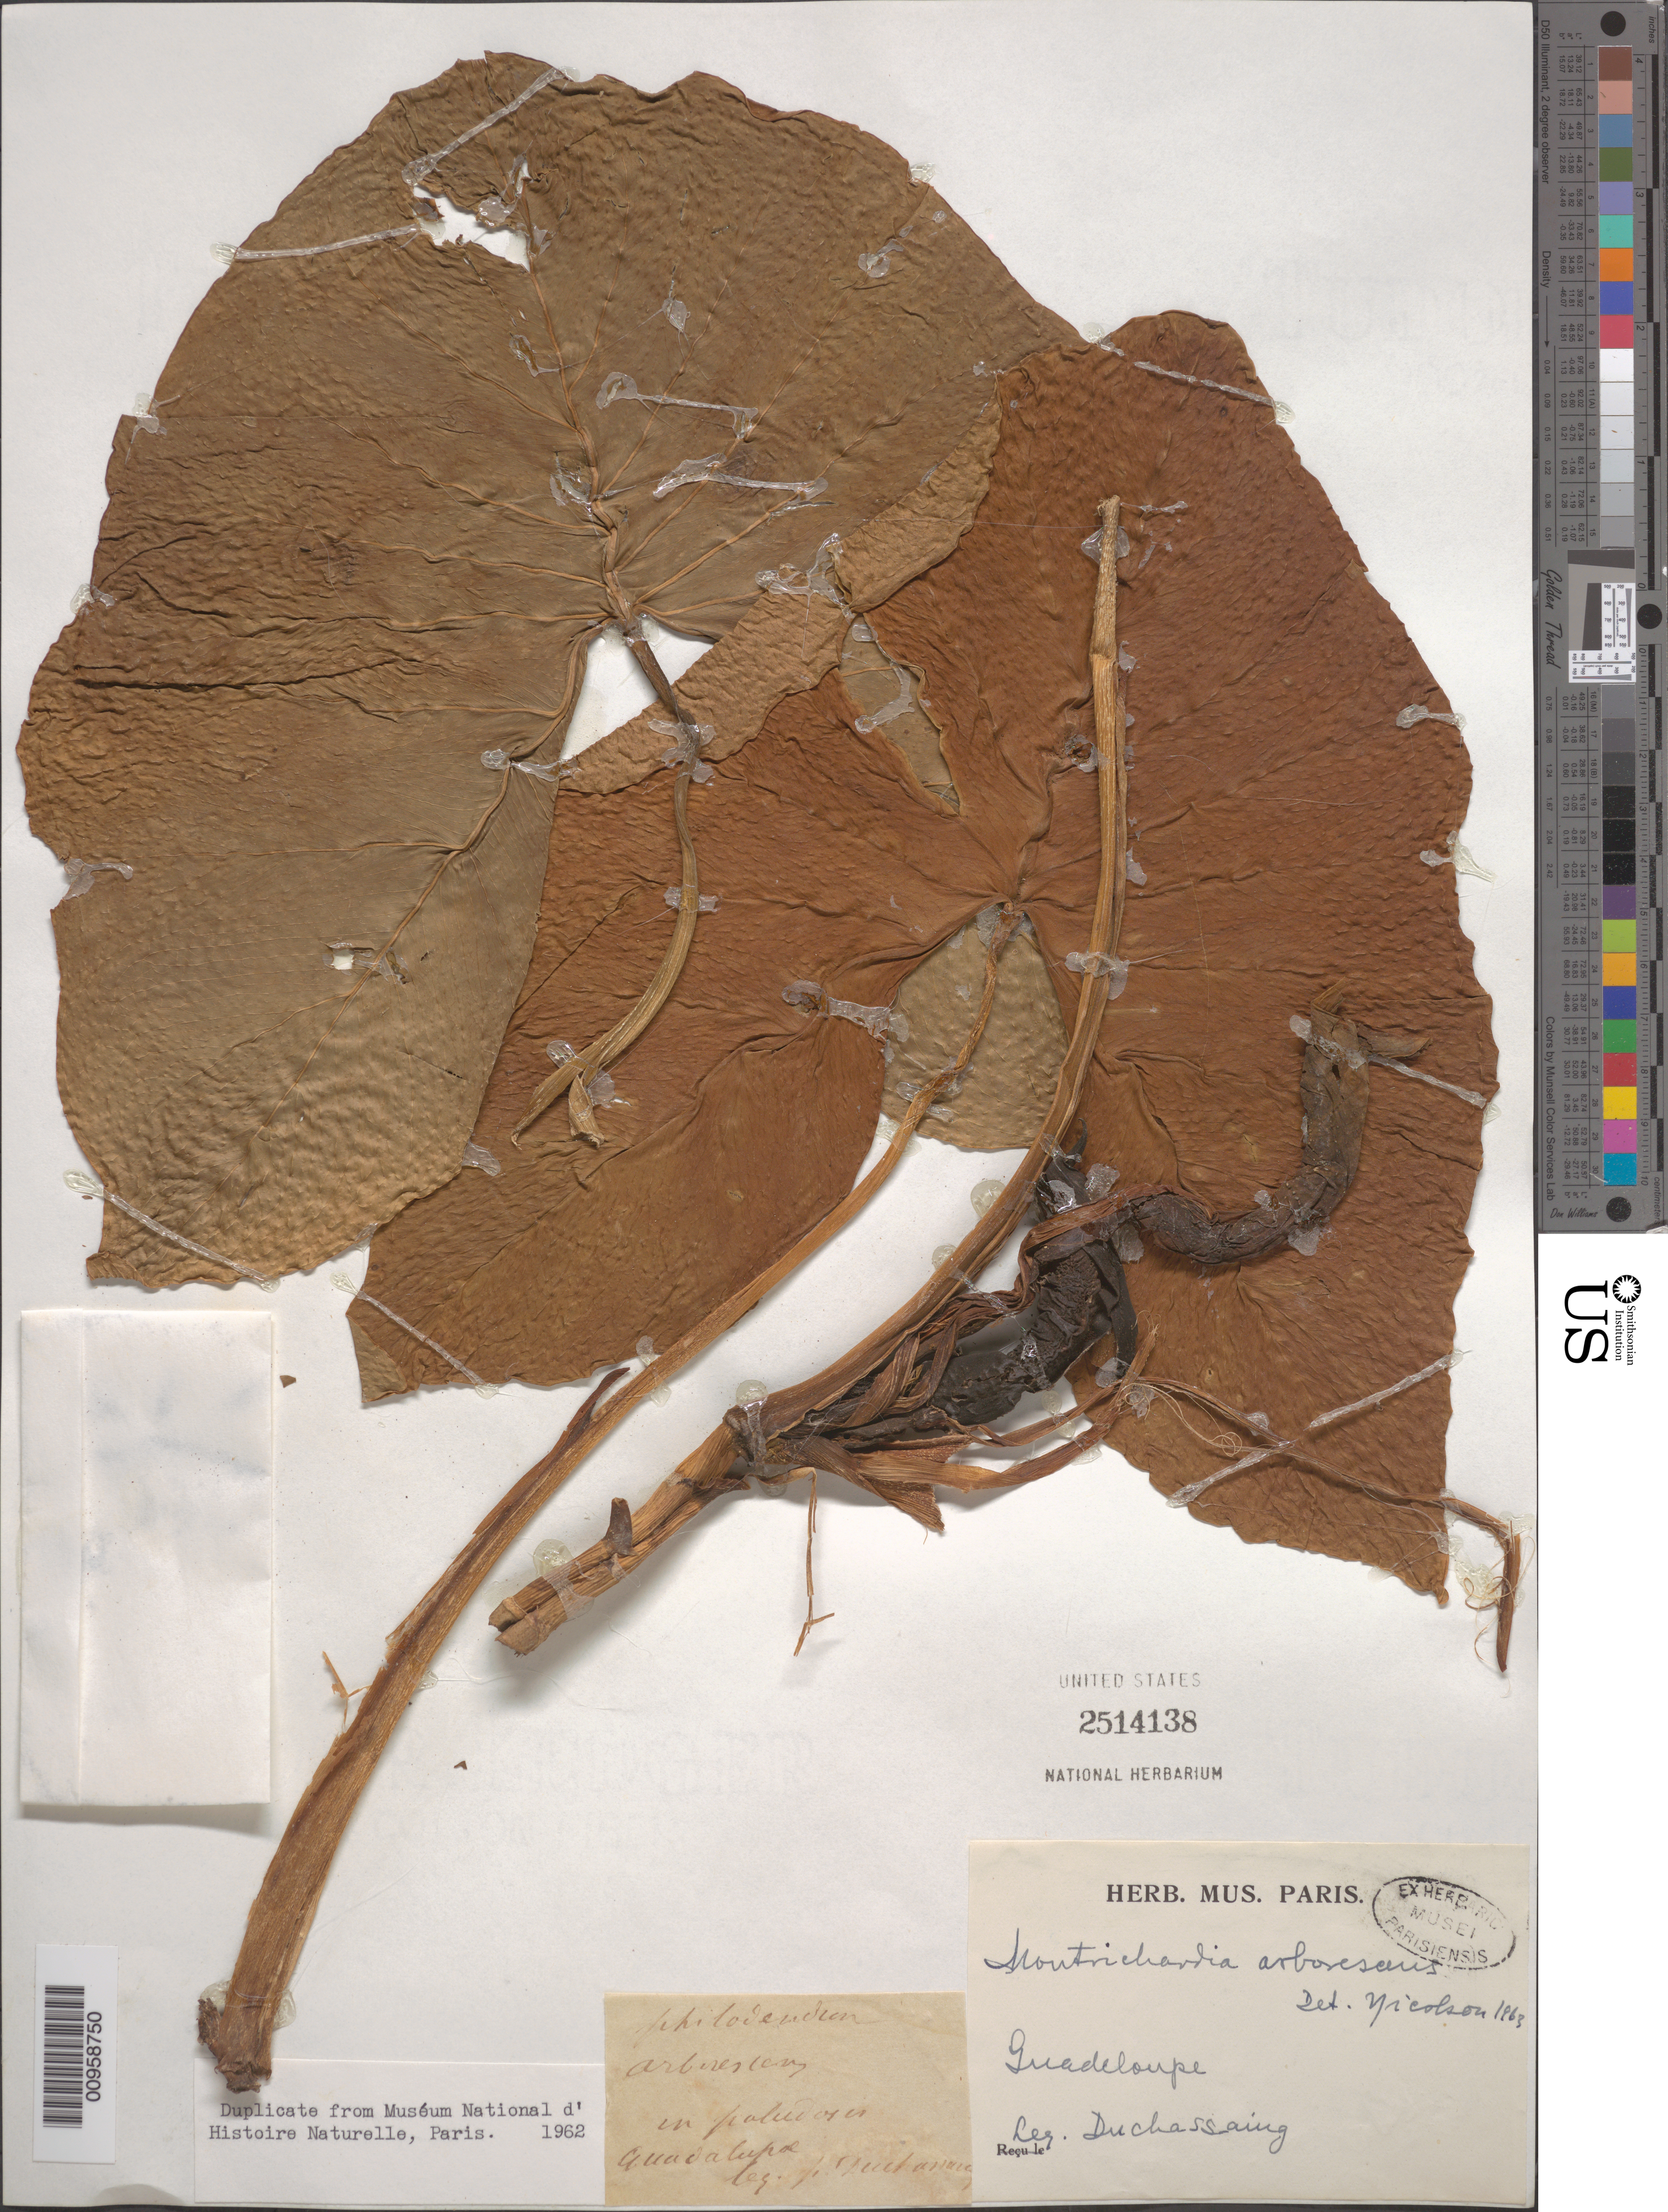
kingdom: Plantae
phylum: Tracheophyta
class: Liliopsida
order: Alismatales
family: Araceae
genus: Montrichardia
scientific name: Montrichardia arborescens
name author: (L.) Schott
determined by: Nicolson, Dan H.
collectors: -. Duchassaing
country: Guadeloupe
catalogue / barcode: US 2514138